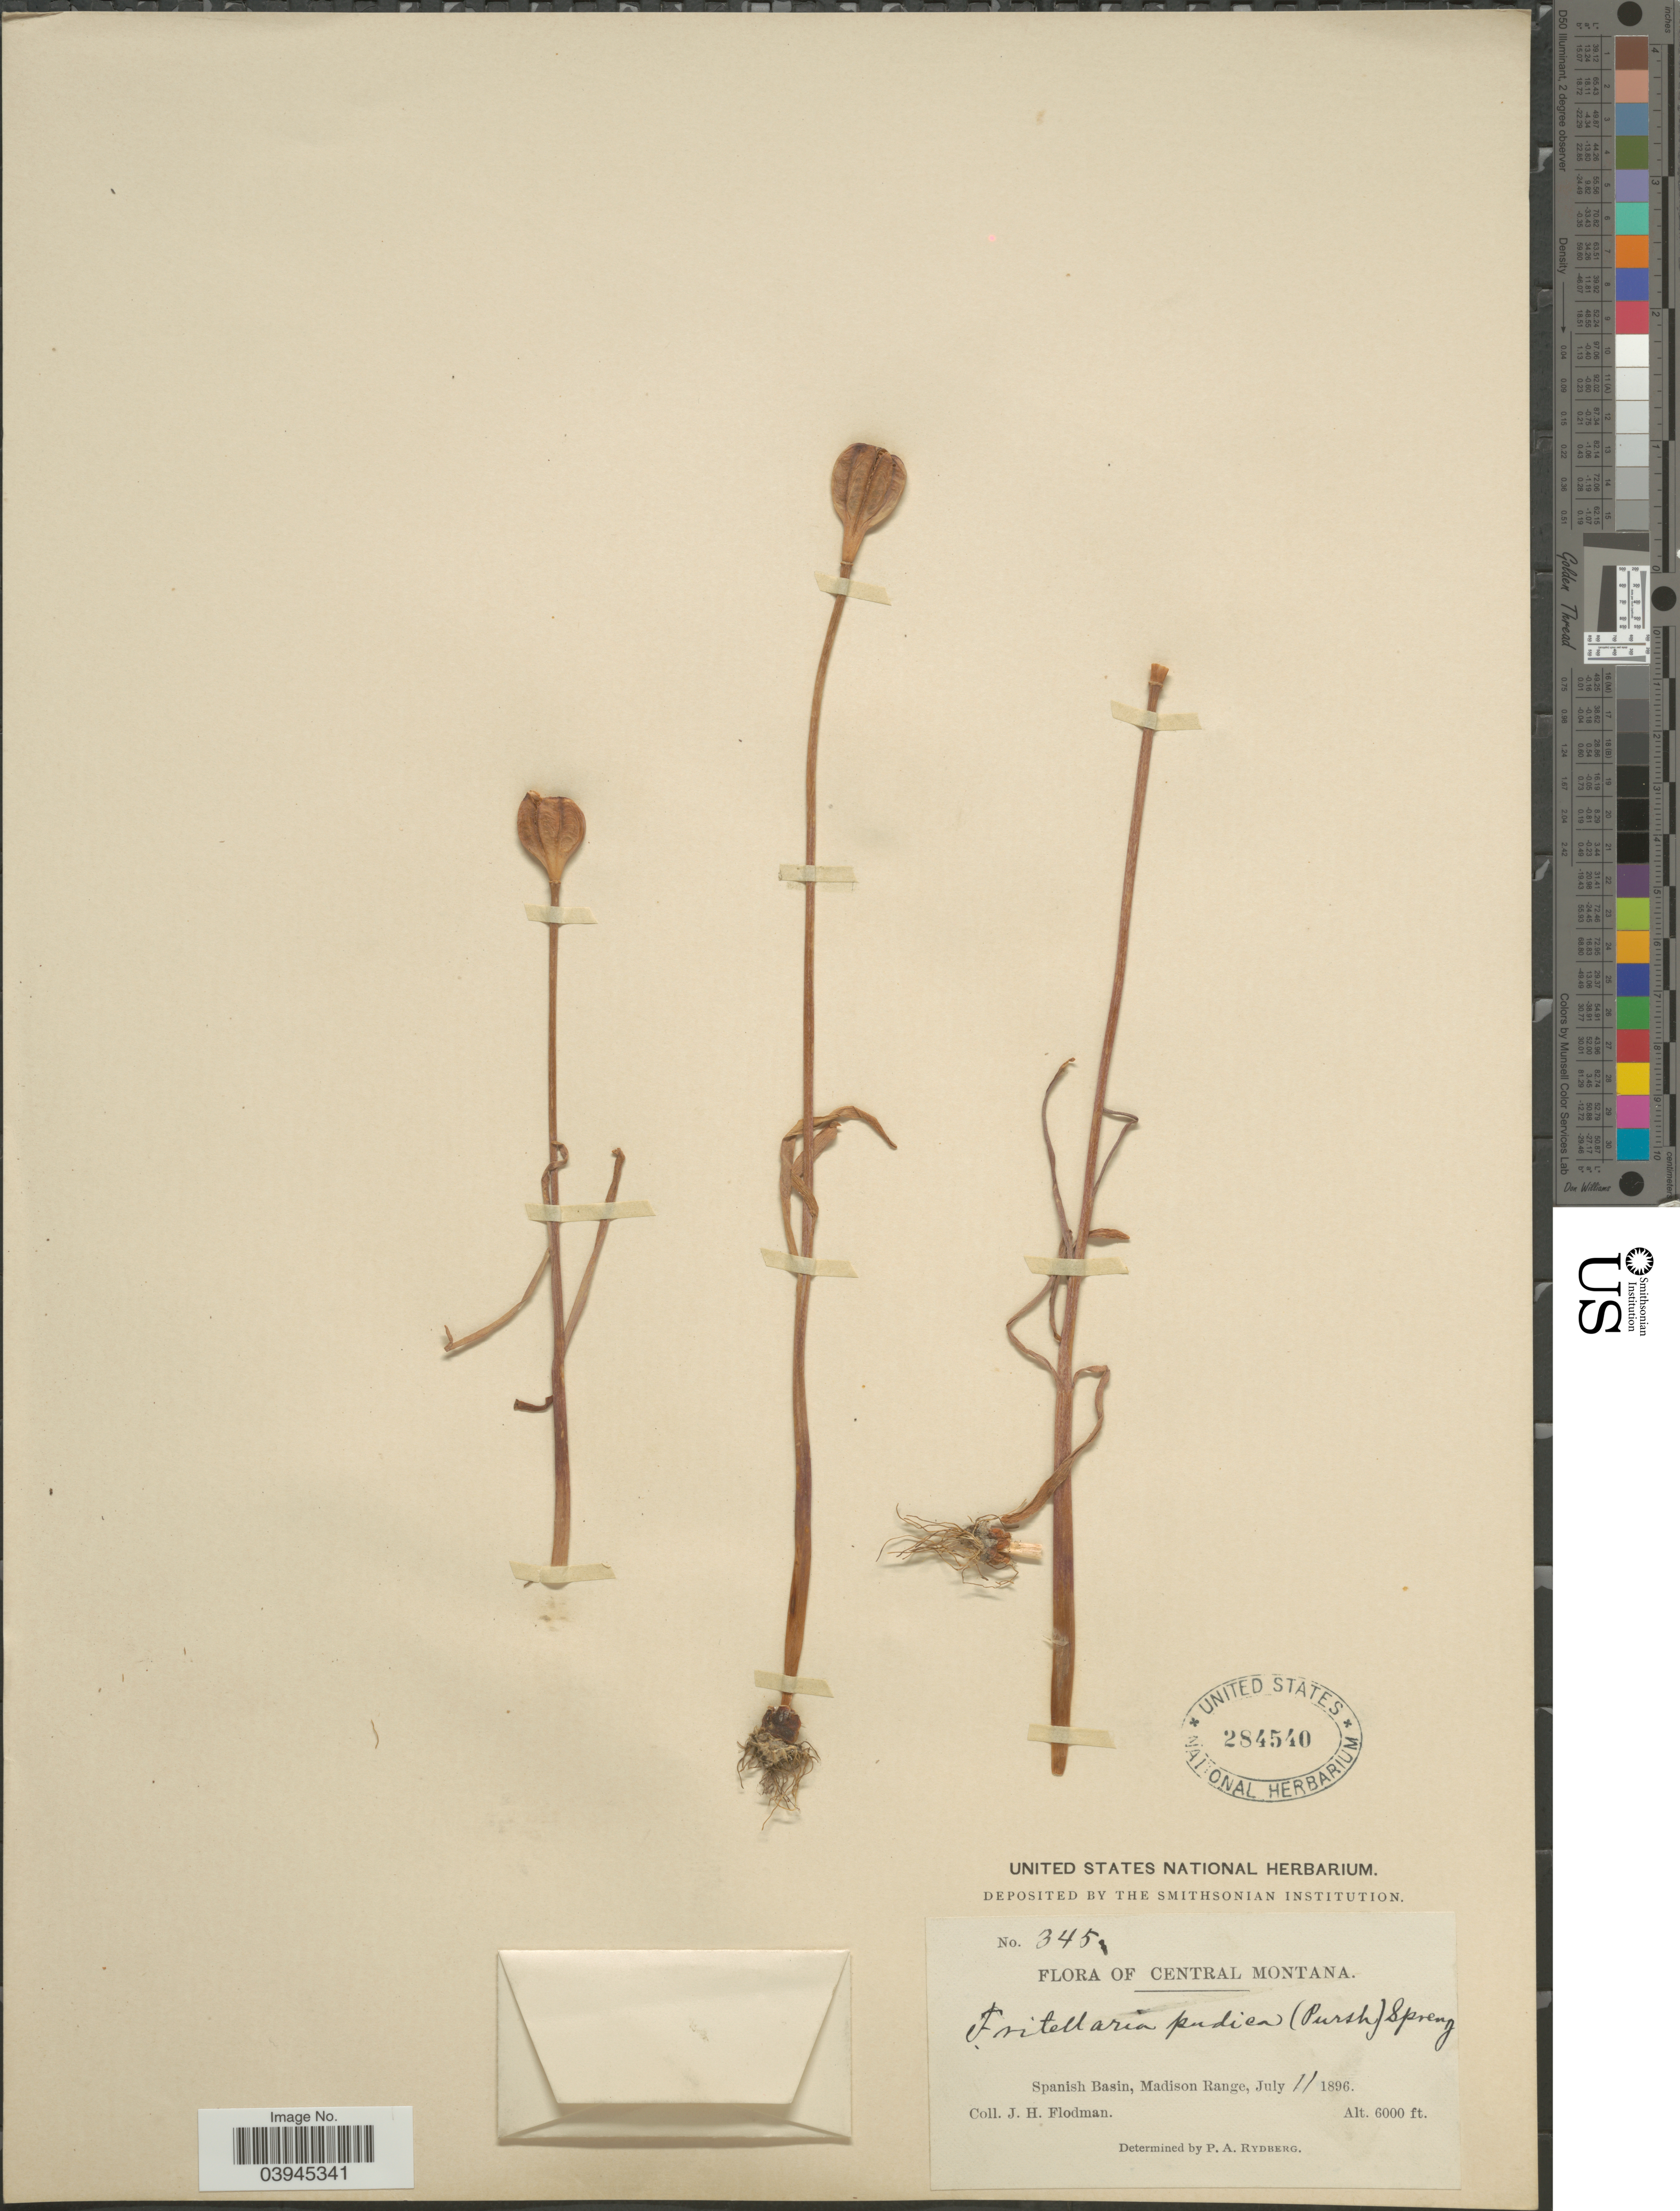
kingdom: Plantae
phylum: Tracheophyta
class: Liliopsida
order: Liliales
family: Liliaceae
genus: Fritillaria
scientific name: Fritillaria pudica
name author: (Pursh) Spreng.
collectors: J. Flodman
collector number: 345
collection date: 1896-07-11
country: United States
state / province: Montana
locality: Central Montana. Spanish Basin, Madison Range.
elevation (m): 1829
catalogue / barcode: US 284540